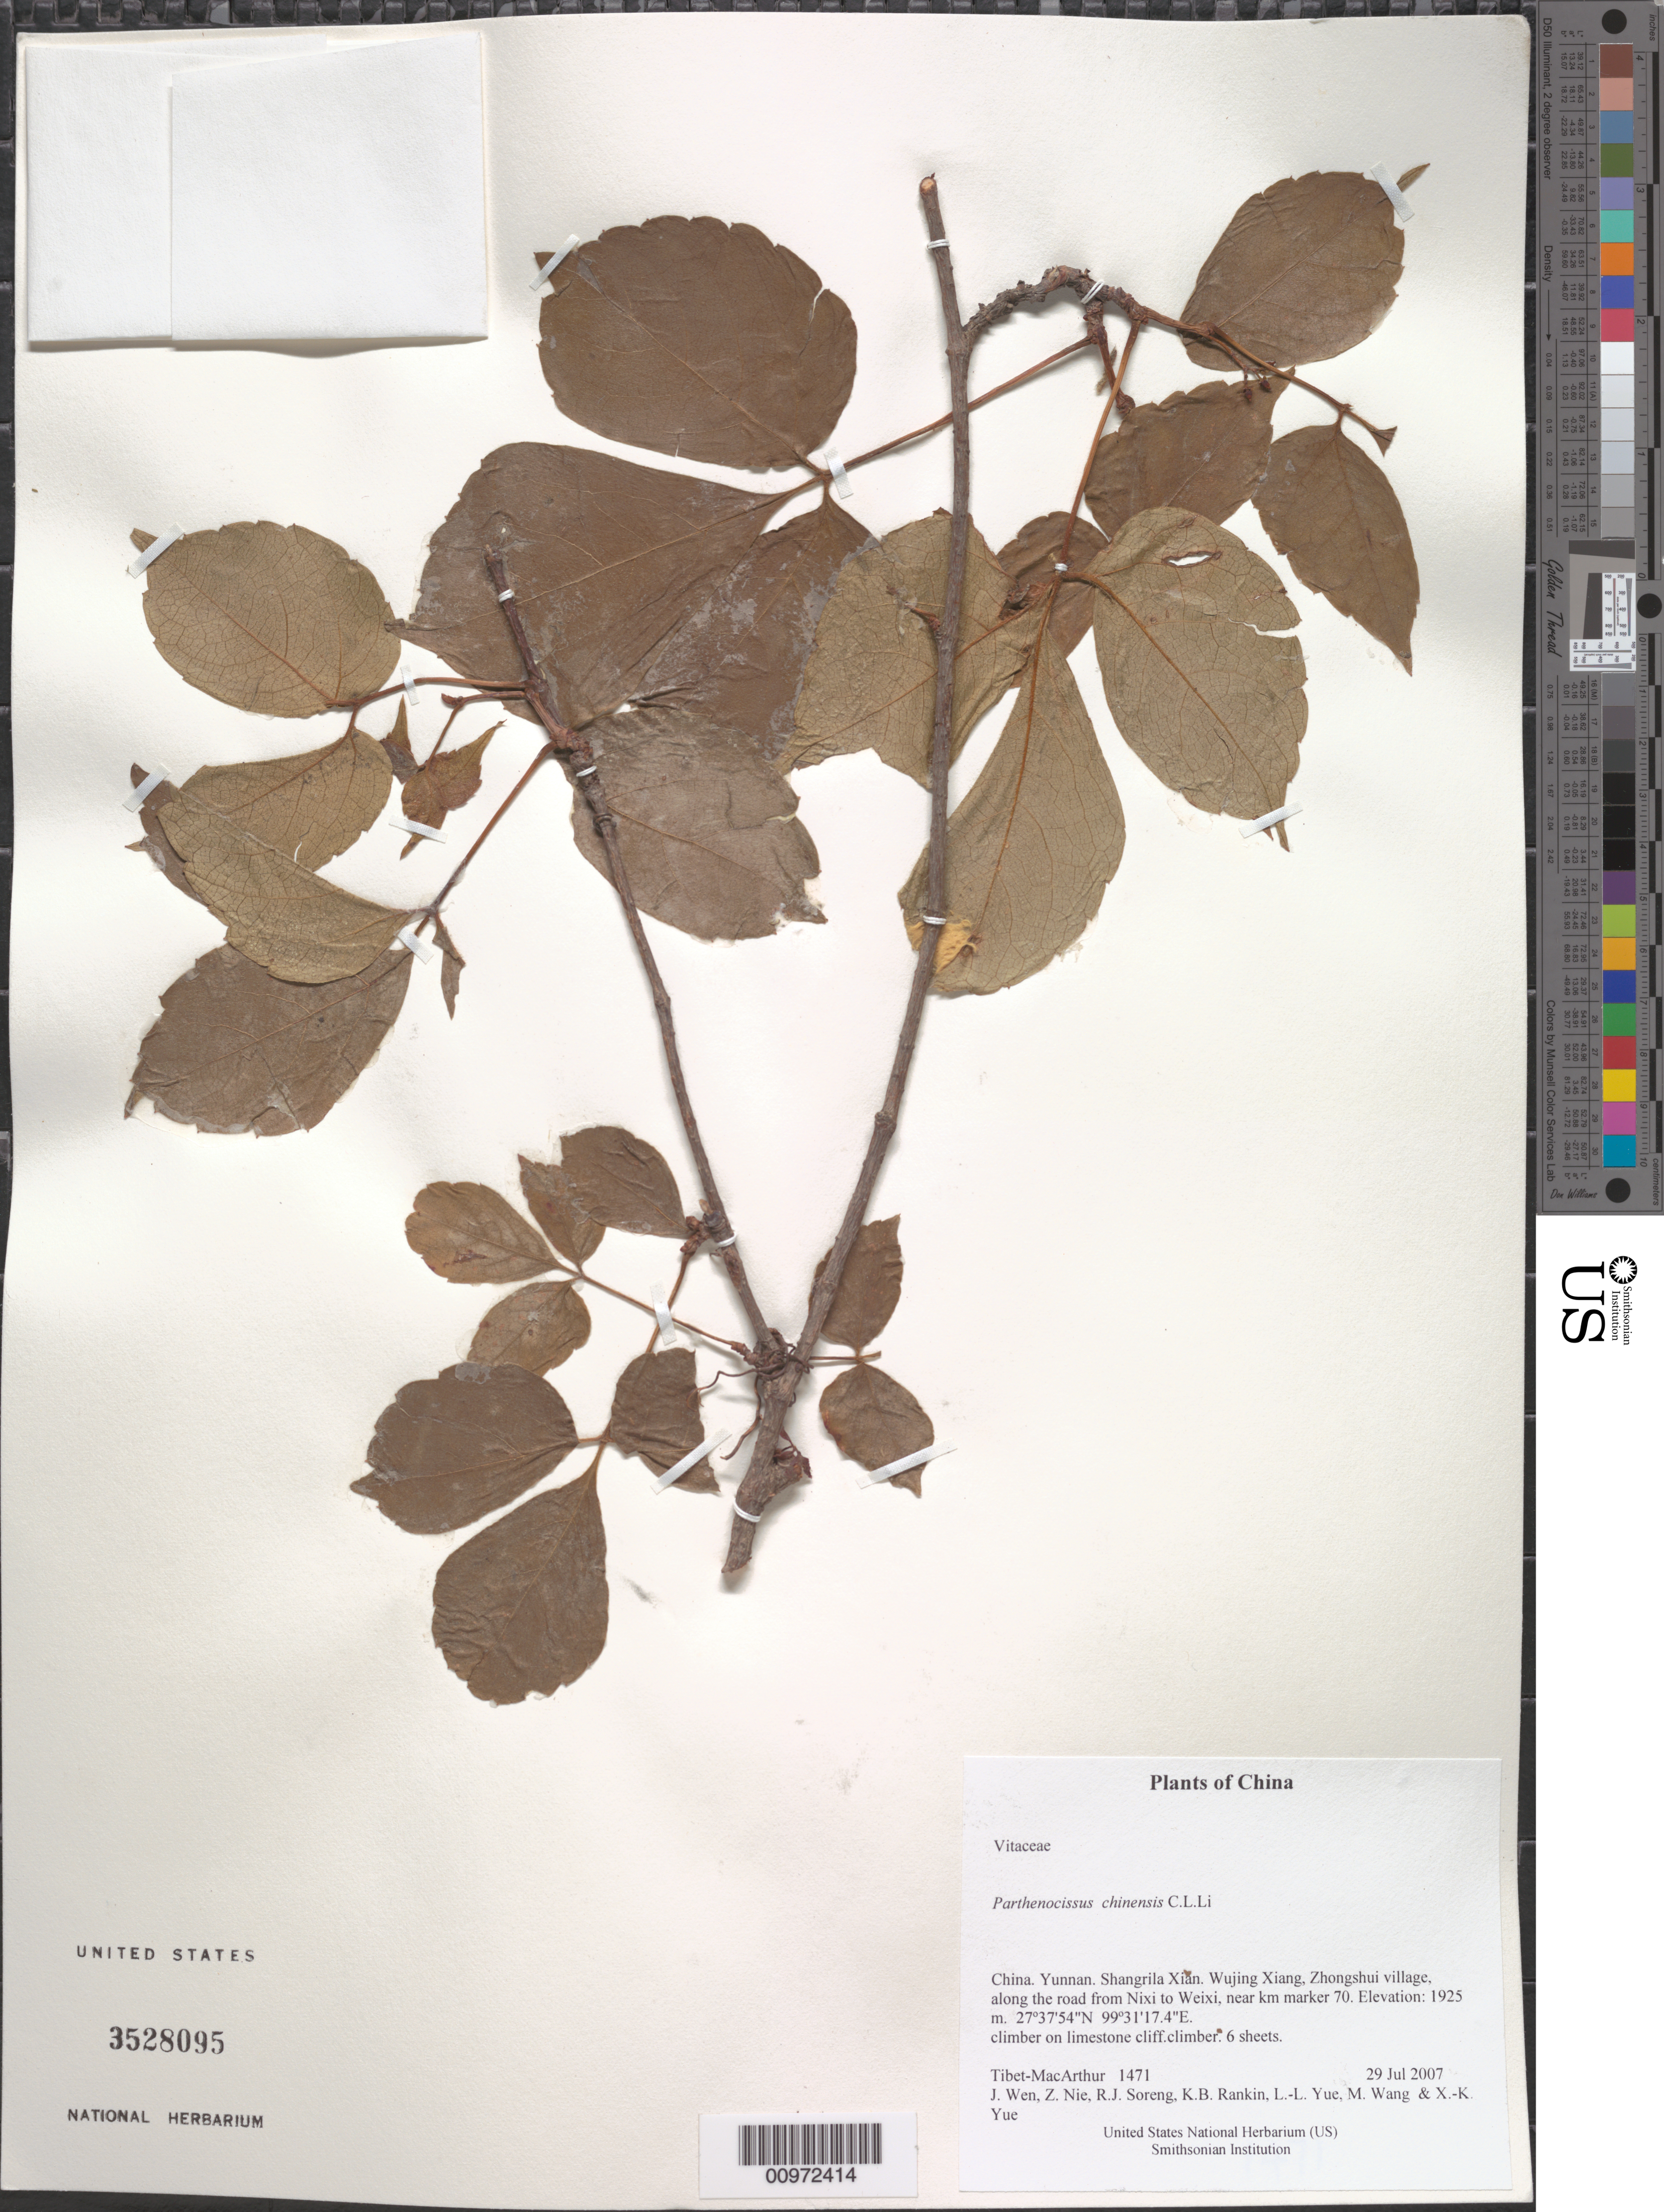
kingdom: Plantae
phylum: Tracheophyta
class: Magnoliopsida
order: Vitales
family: Vitaceae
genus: Parthenocissus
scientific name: Parthenocissus chinensis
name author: C.L. Li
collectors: Tibet-MacArthur, J. Wen, Z. Nie, R. J. Soreng, K. Rankin, L. Yue, M. Wang & X. Yue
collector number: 1471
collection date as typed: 29 Jul 2007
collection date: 2007-07-29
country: China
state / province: Yunnan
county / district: Shangrila Xian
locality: Wujing Xiang, Zhongshui village, along the road from Nixi to Weixi, near km marker 70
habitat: On limestone cliff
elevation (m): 1925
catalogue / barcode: US 3528095